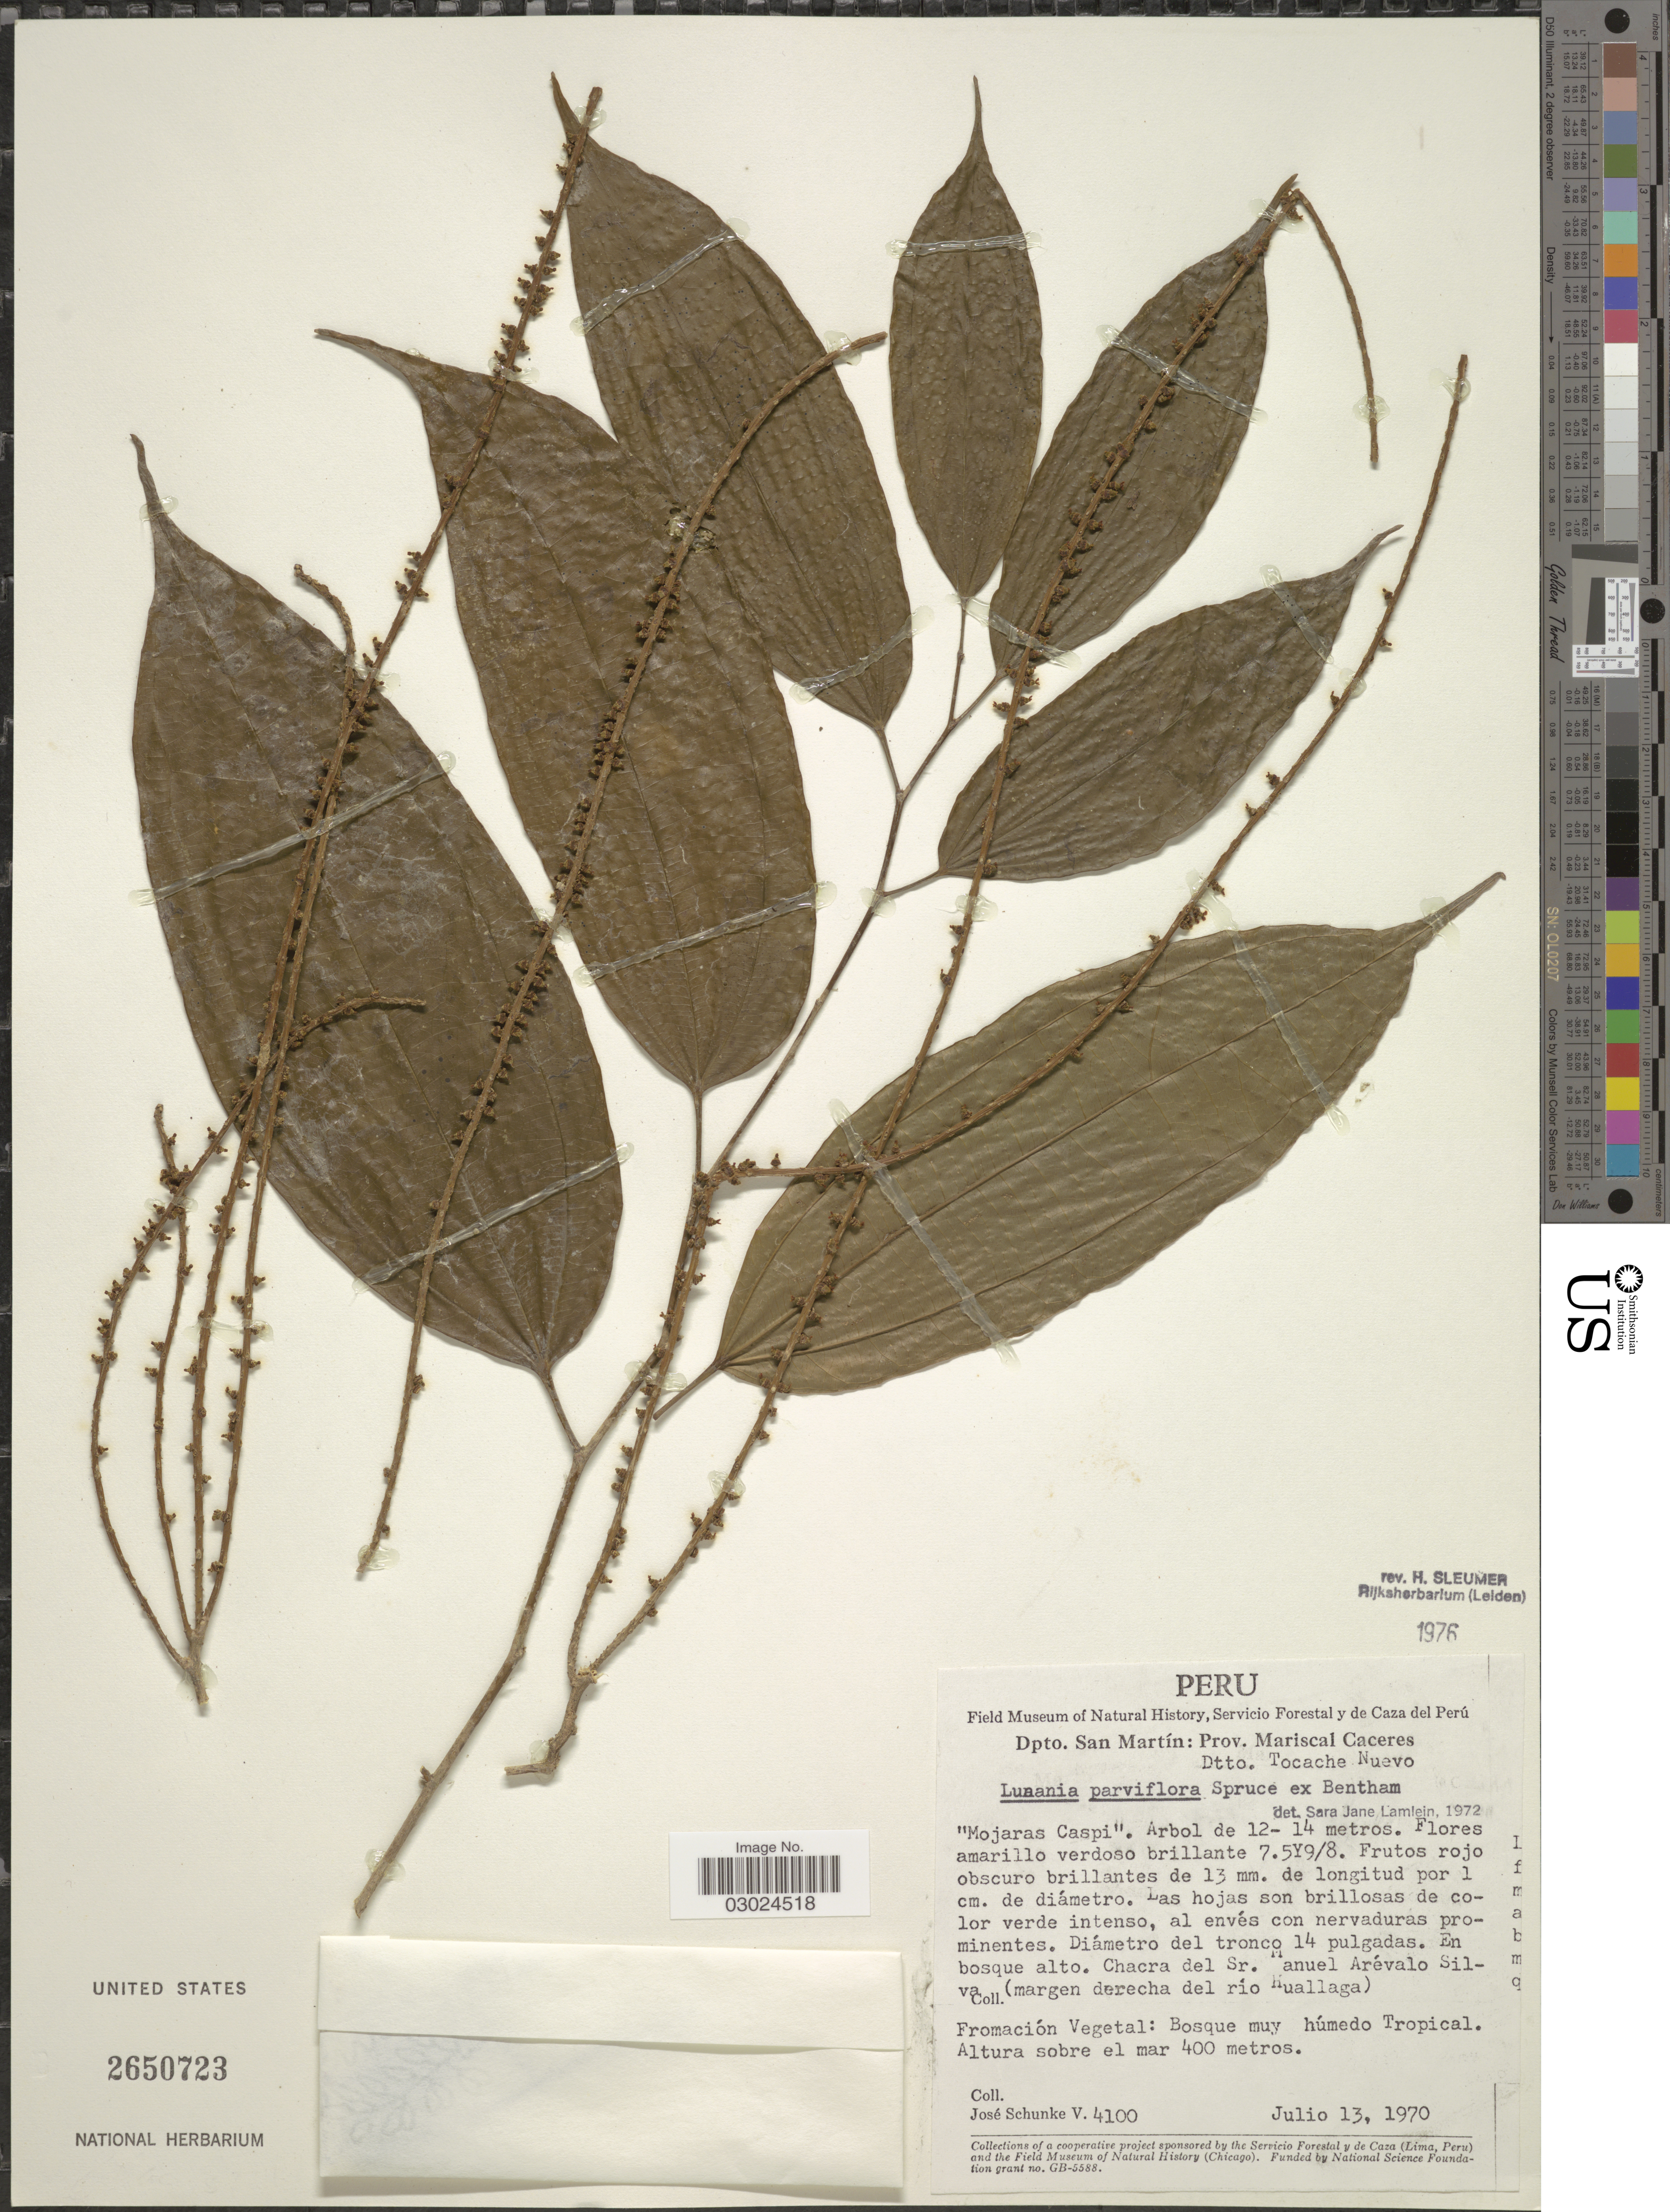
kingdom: Plantae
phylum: Tracheophyta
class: Magnoliopsida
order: Malpighiales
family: Salicaceae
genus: Lunania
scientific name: Lunania parviflora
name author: Spruce ex Benth.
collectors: J. Schunke Vigo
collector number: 4100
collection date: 1970-07-13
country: Peru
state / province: San Martín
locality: Dpto. San Martín: Prov. Mariscal Caceres. Dtto. Tocache Nuevo. Chacra del Sr. Manuel Arévalo Silva (margen derecha del río Huallaga).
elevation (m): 400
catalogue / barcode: US 2650723